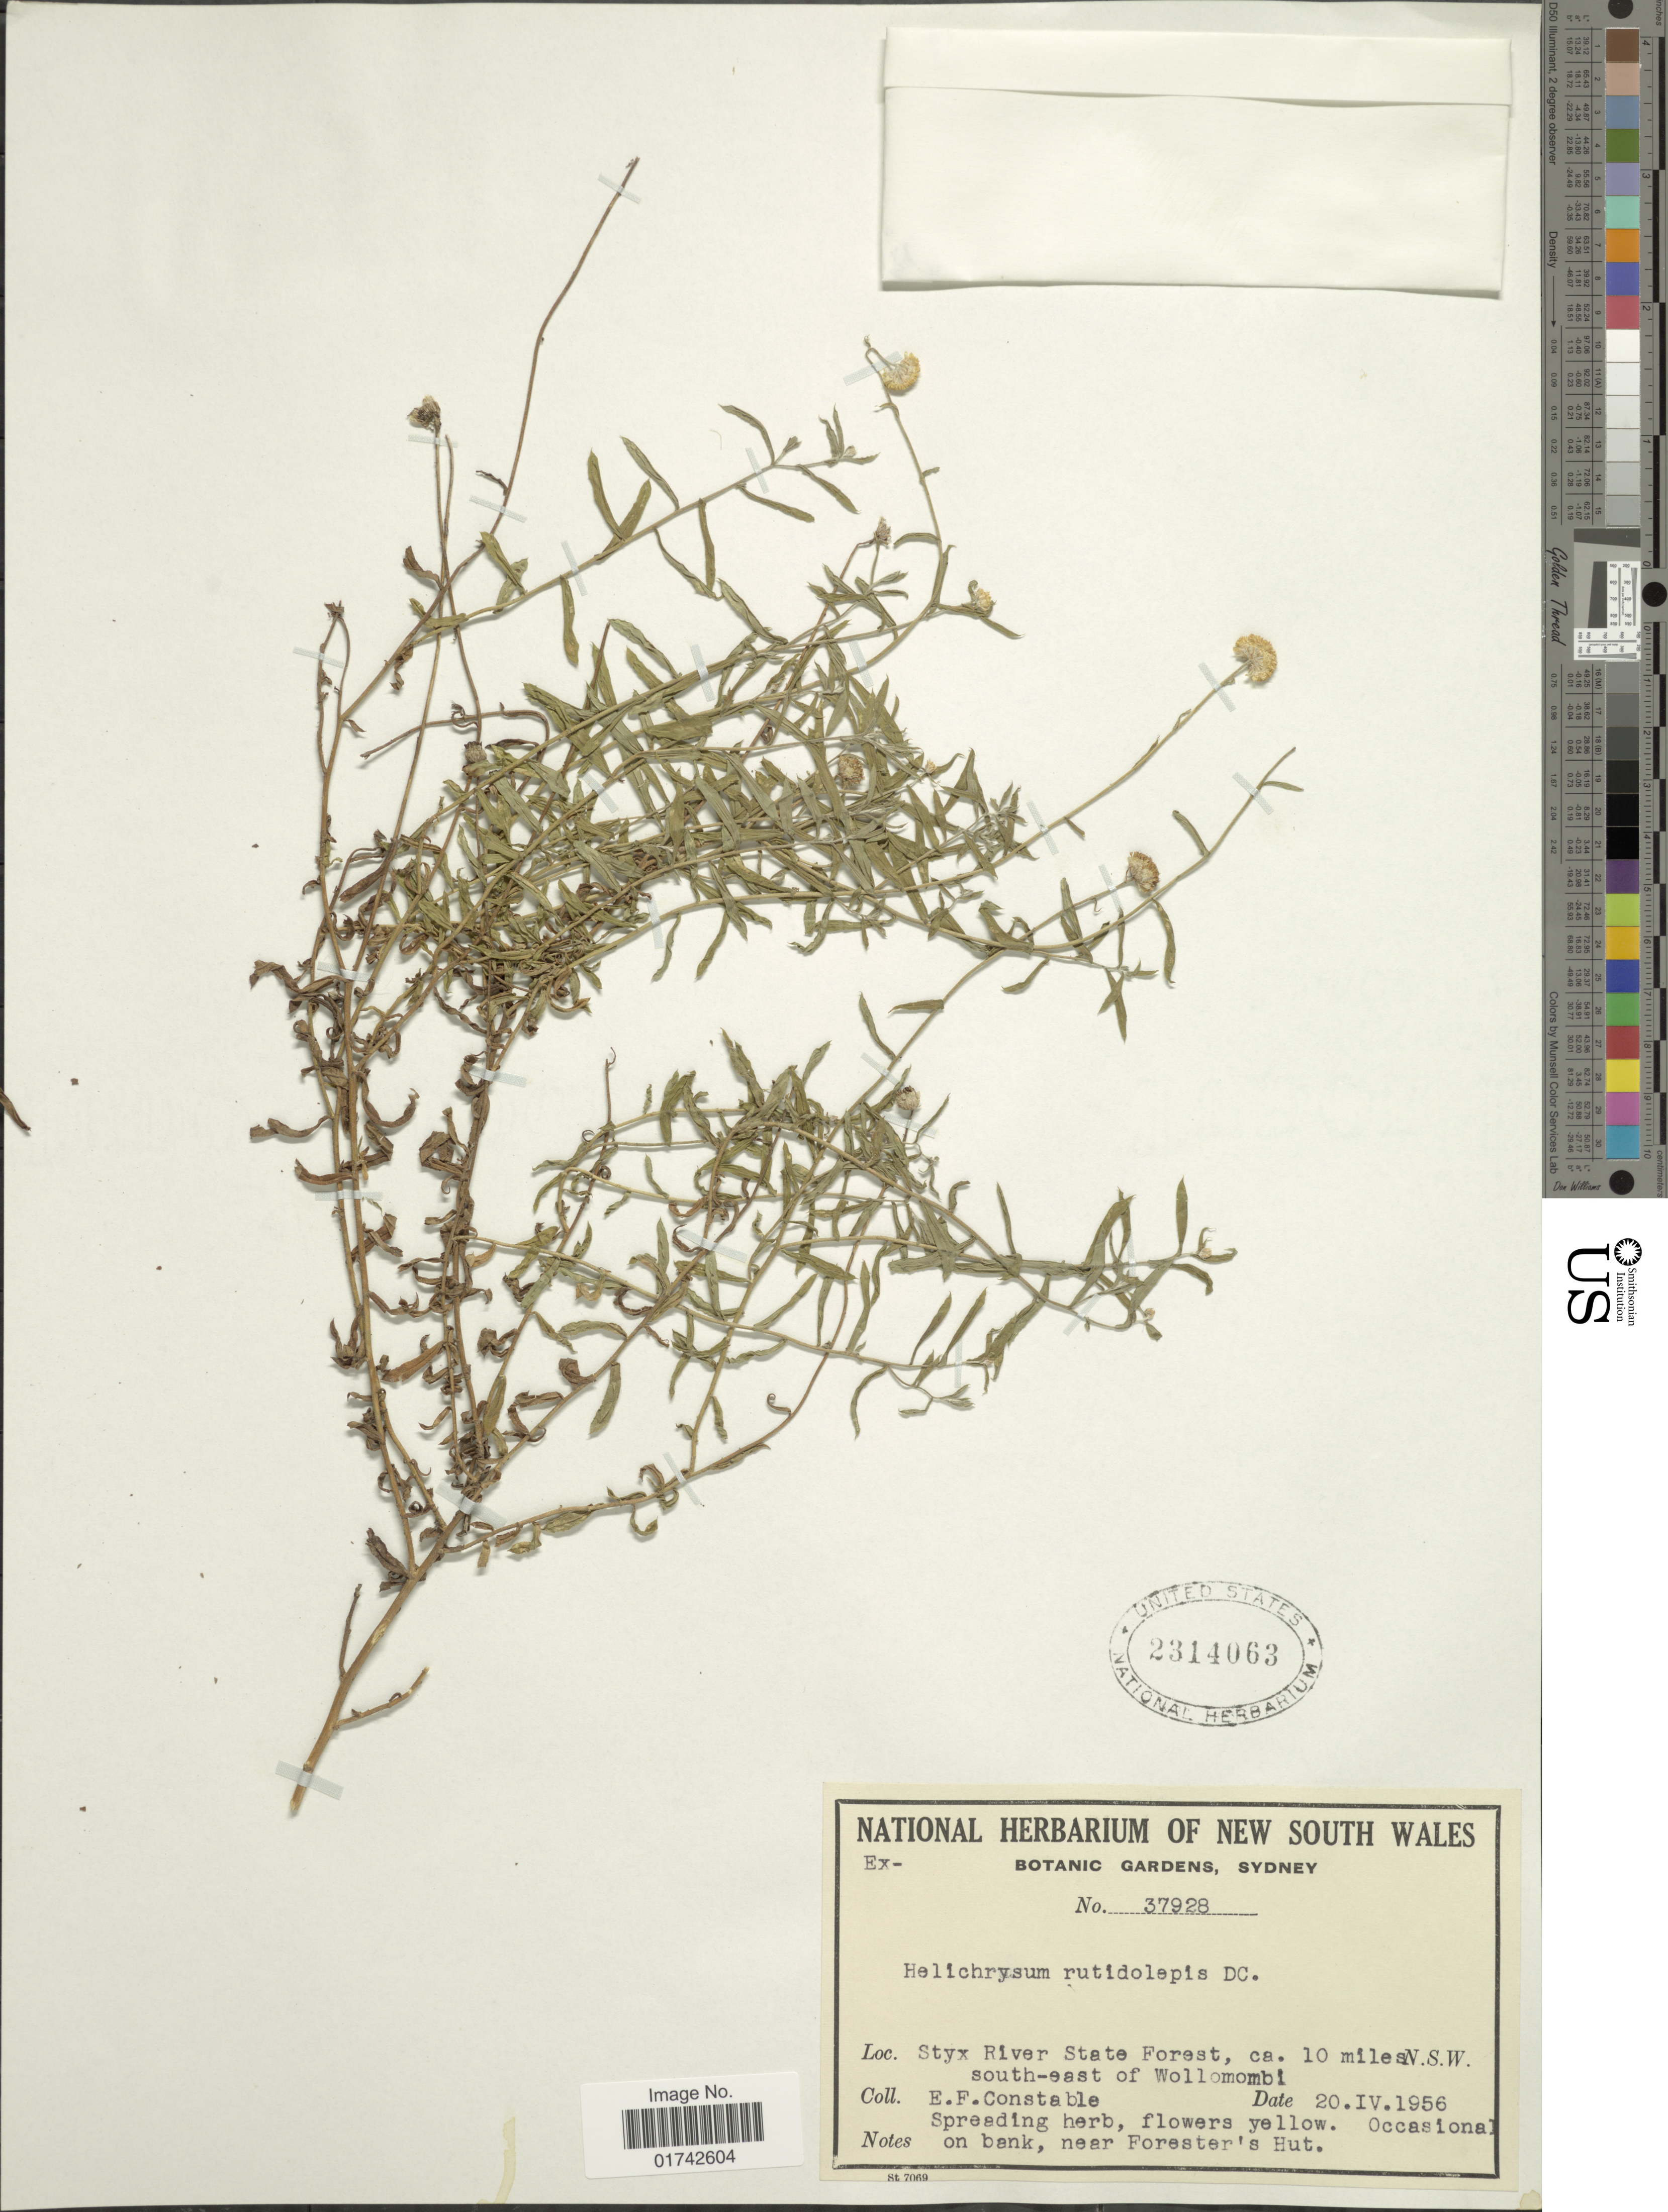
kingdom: Plantae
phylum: Tracheophyta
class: Magnoliopsida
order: Asterales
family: Asteraceae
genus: Helichrysum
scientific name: Helichrysum rutidolepis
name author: DC.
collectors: E. F. Constable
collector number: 37928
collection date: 1956-04-20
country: Australia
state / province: New South Wales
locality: Styx River State Forest,ca. 10 miles south-east of Wollombi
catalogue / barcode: US 2314063